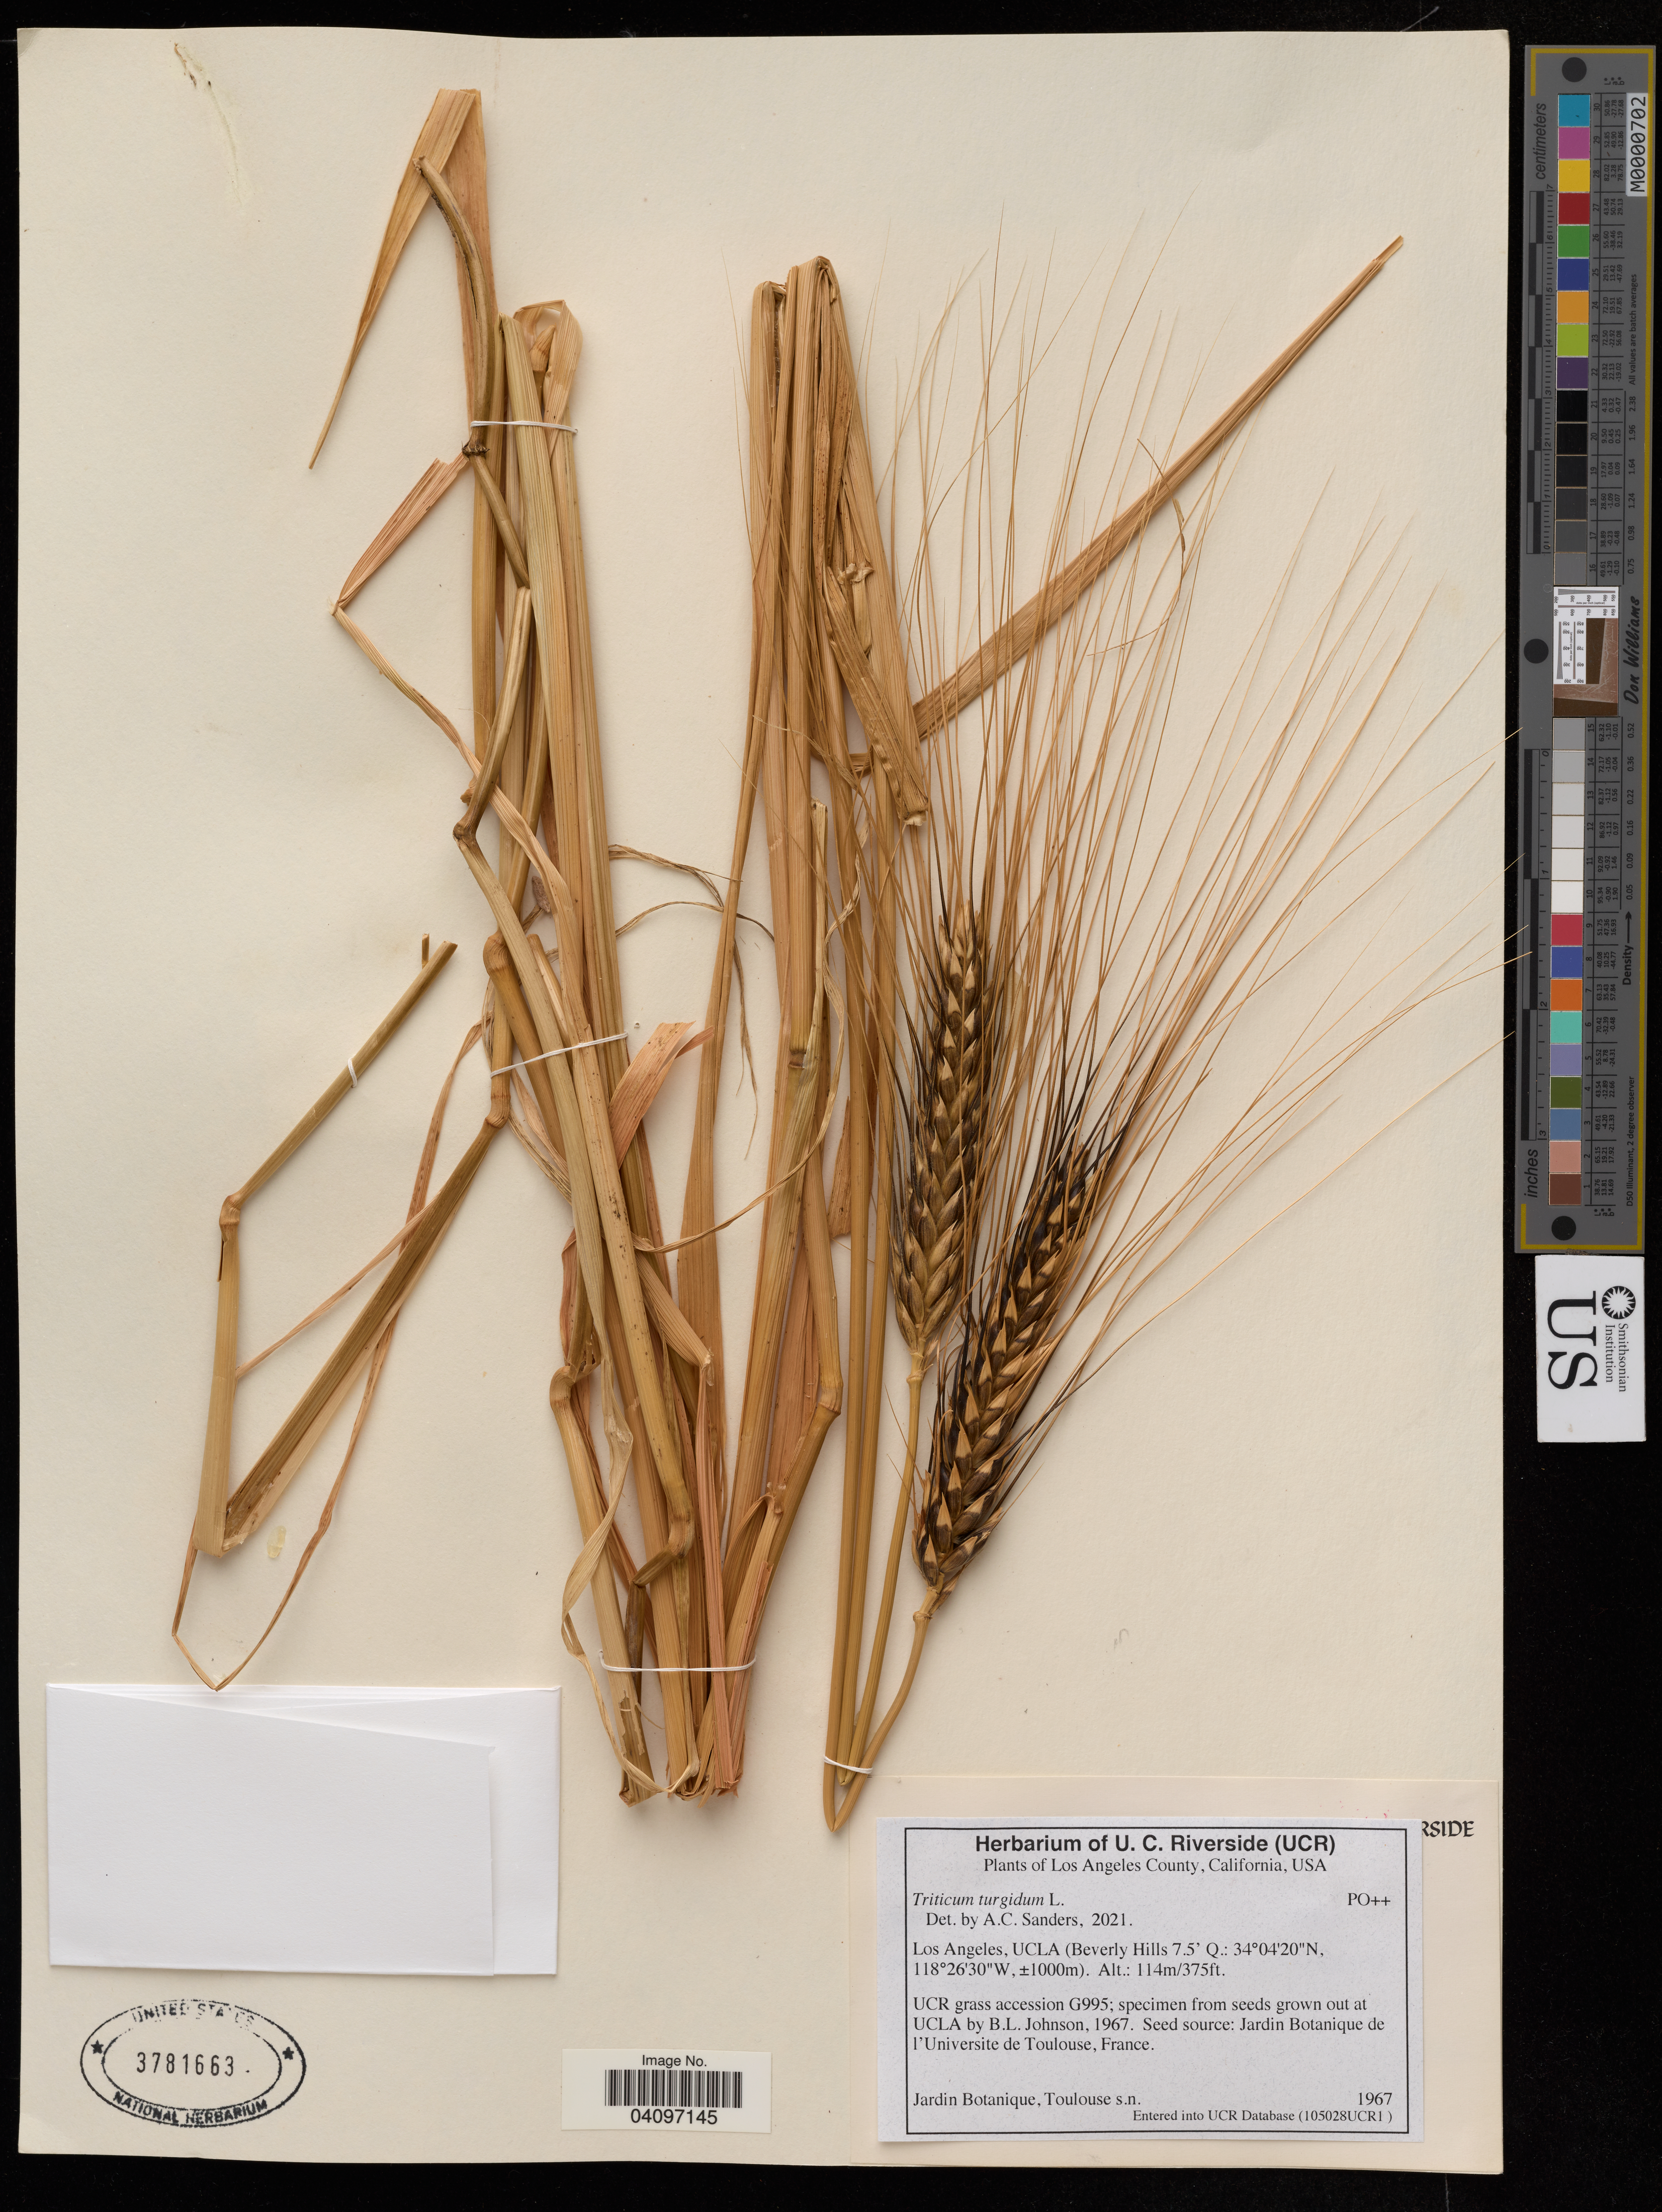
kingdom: Plantae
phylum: Tracheophyta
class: Liliopsida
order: Poales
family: Poaceae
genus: Triticum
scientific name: Triticum turgidum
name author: L.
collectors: Toulouse Jardin Botanique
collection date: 1967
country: United States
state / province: California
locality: Los Angeles, UCLA (Beverly Hills 7.5' Q. ± 1000m.)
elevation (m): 114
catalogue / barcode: US 3781663